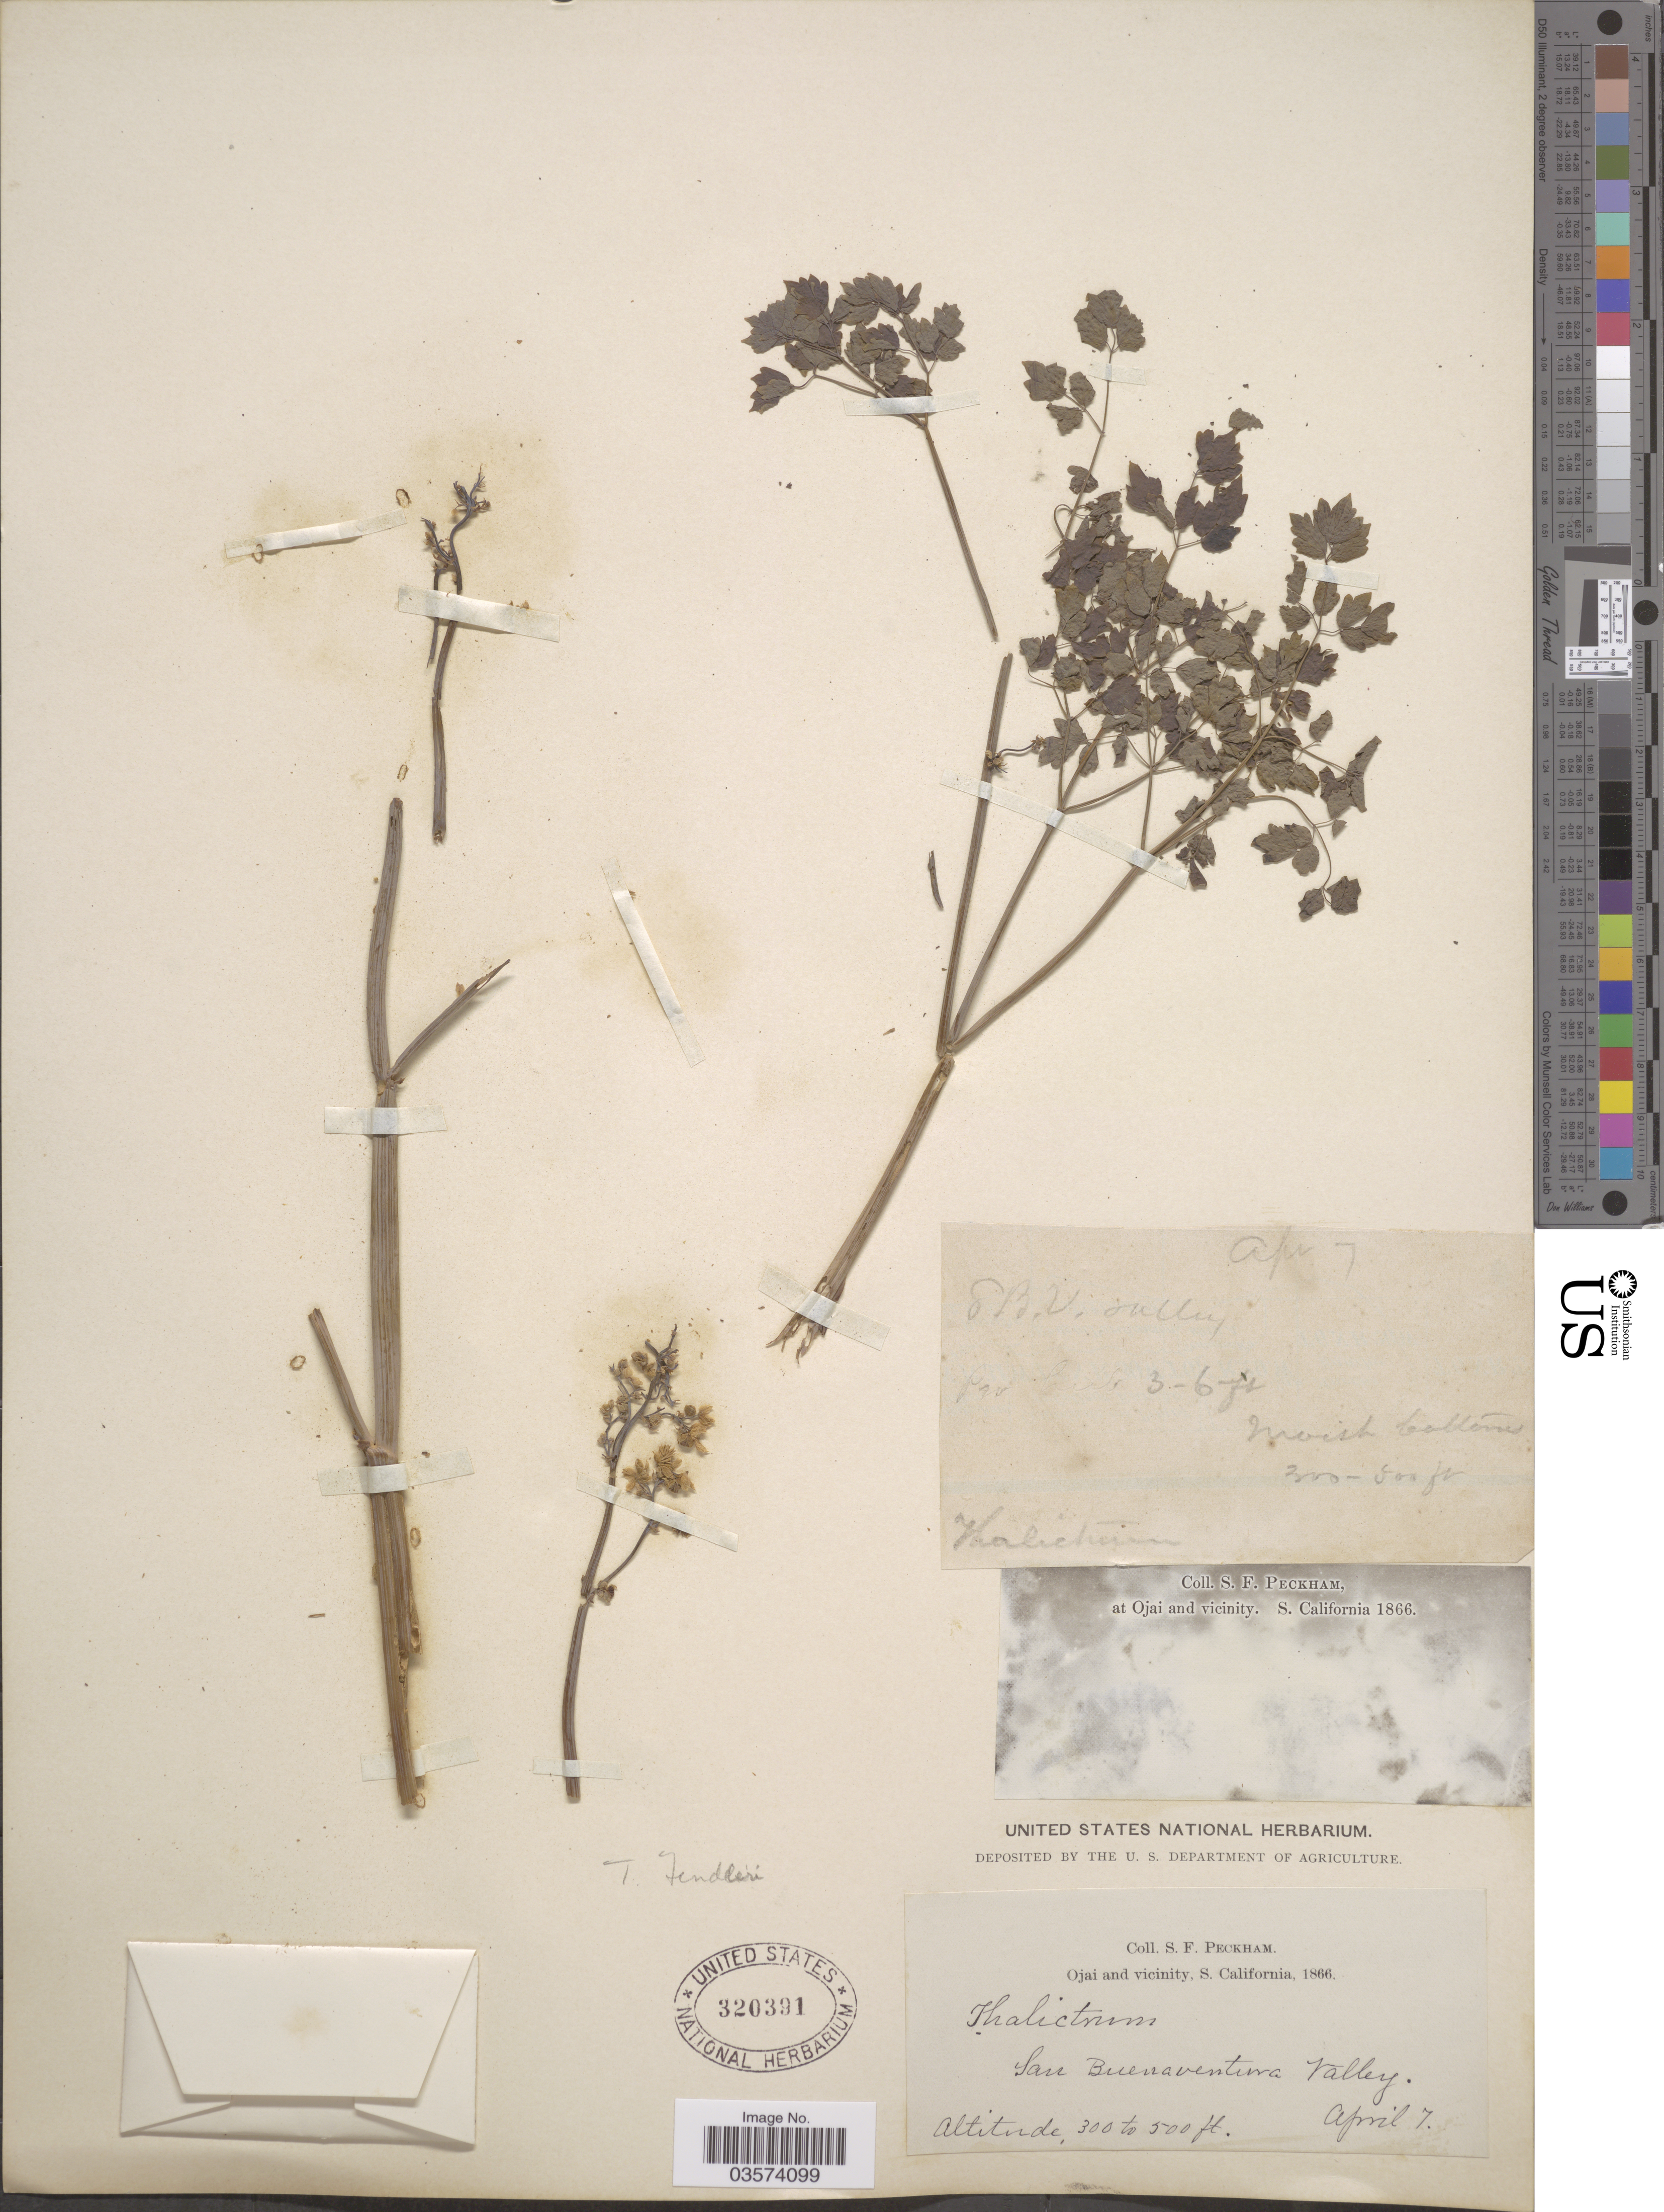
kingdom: Plantae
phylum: Tracheophyta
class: Magnoliopsida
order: Ranunculales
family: Ranunculaceae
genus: Thalictrum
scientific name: Thalictrum fendleri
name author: Engelm. ex A. Gray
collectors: S. Peckham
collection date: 1866-04-07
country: United States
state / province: California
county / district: Ventura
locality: Ojai and vicinity. S. California. San Buenaventura Valley.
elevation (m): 91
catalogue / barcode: US 320391